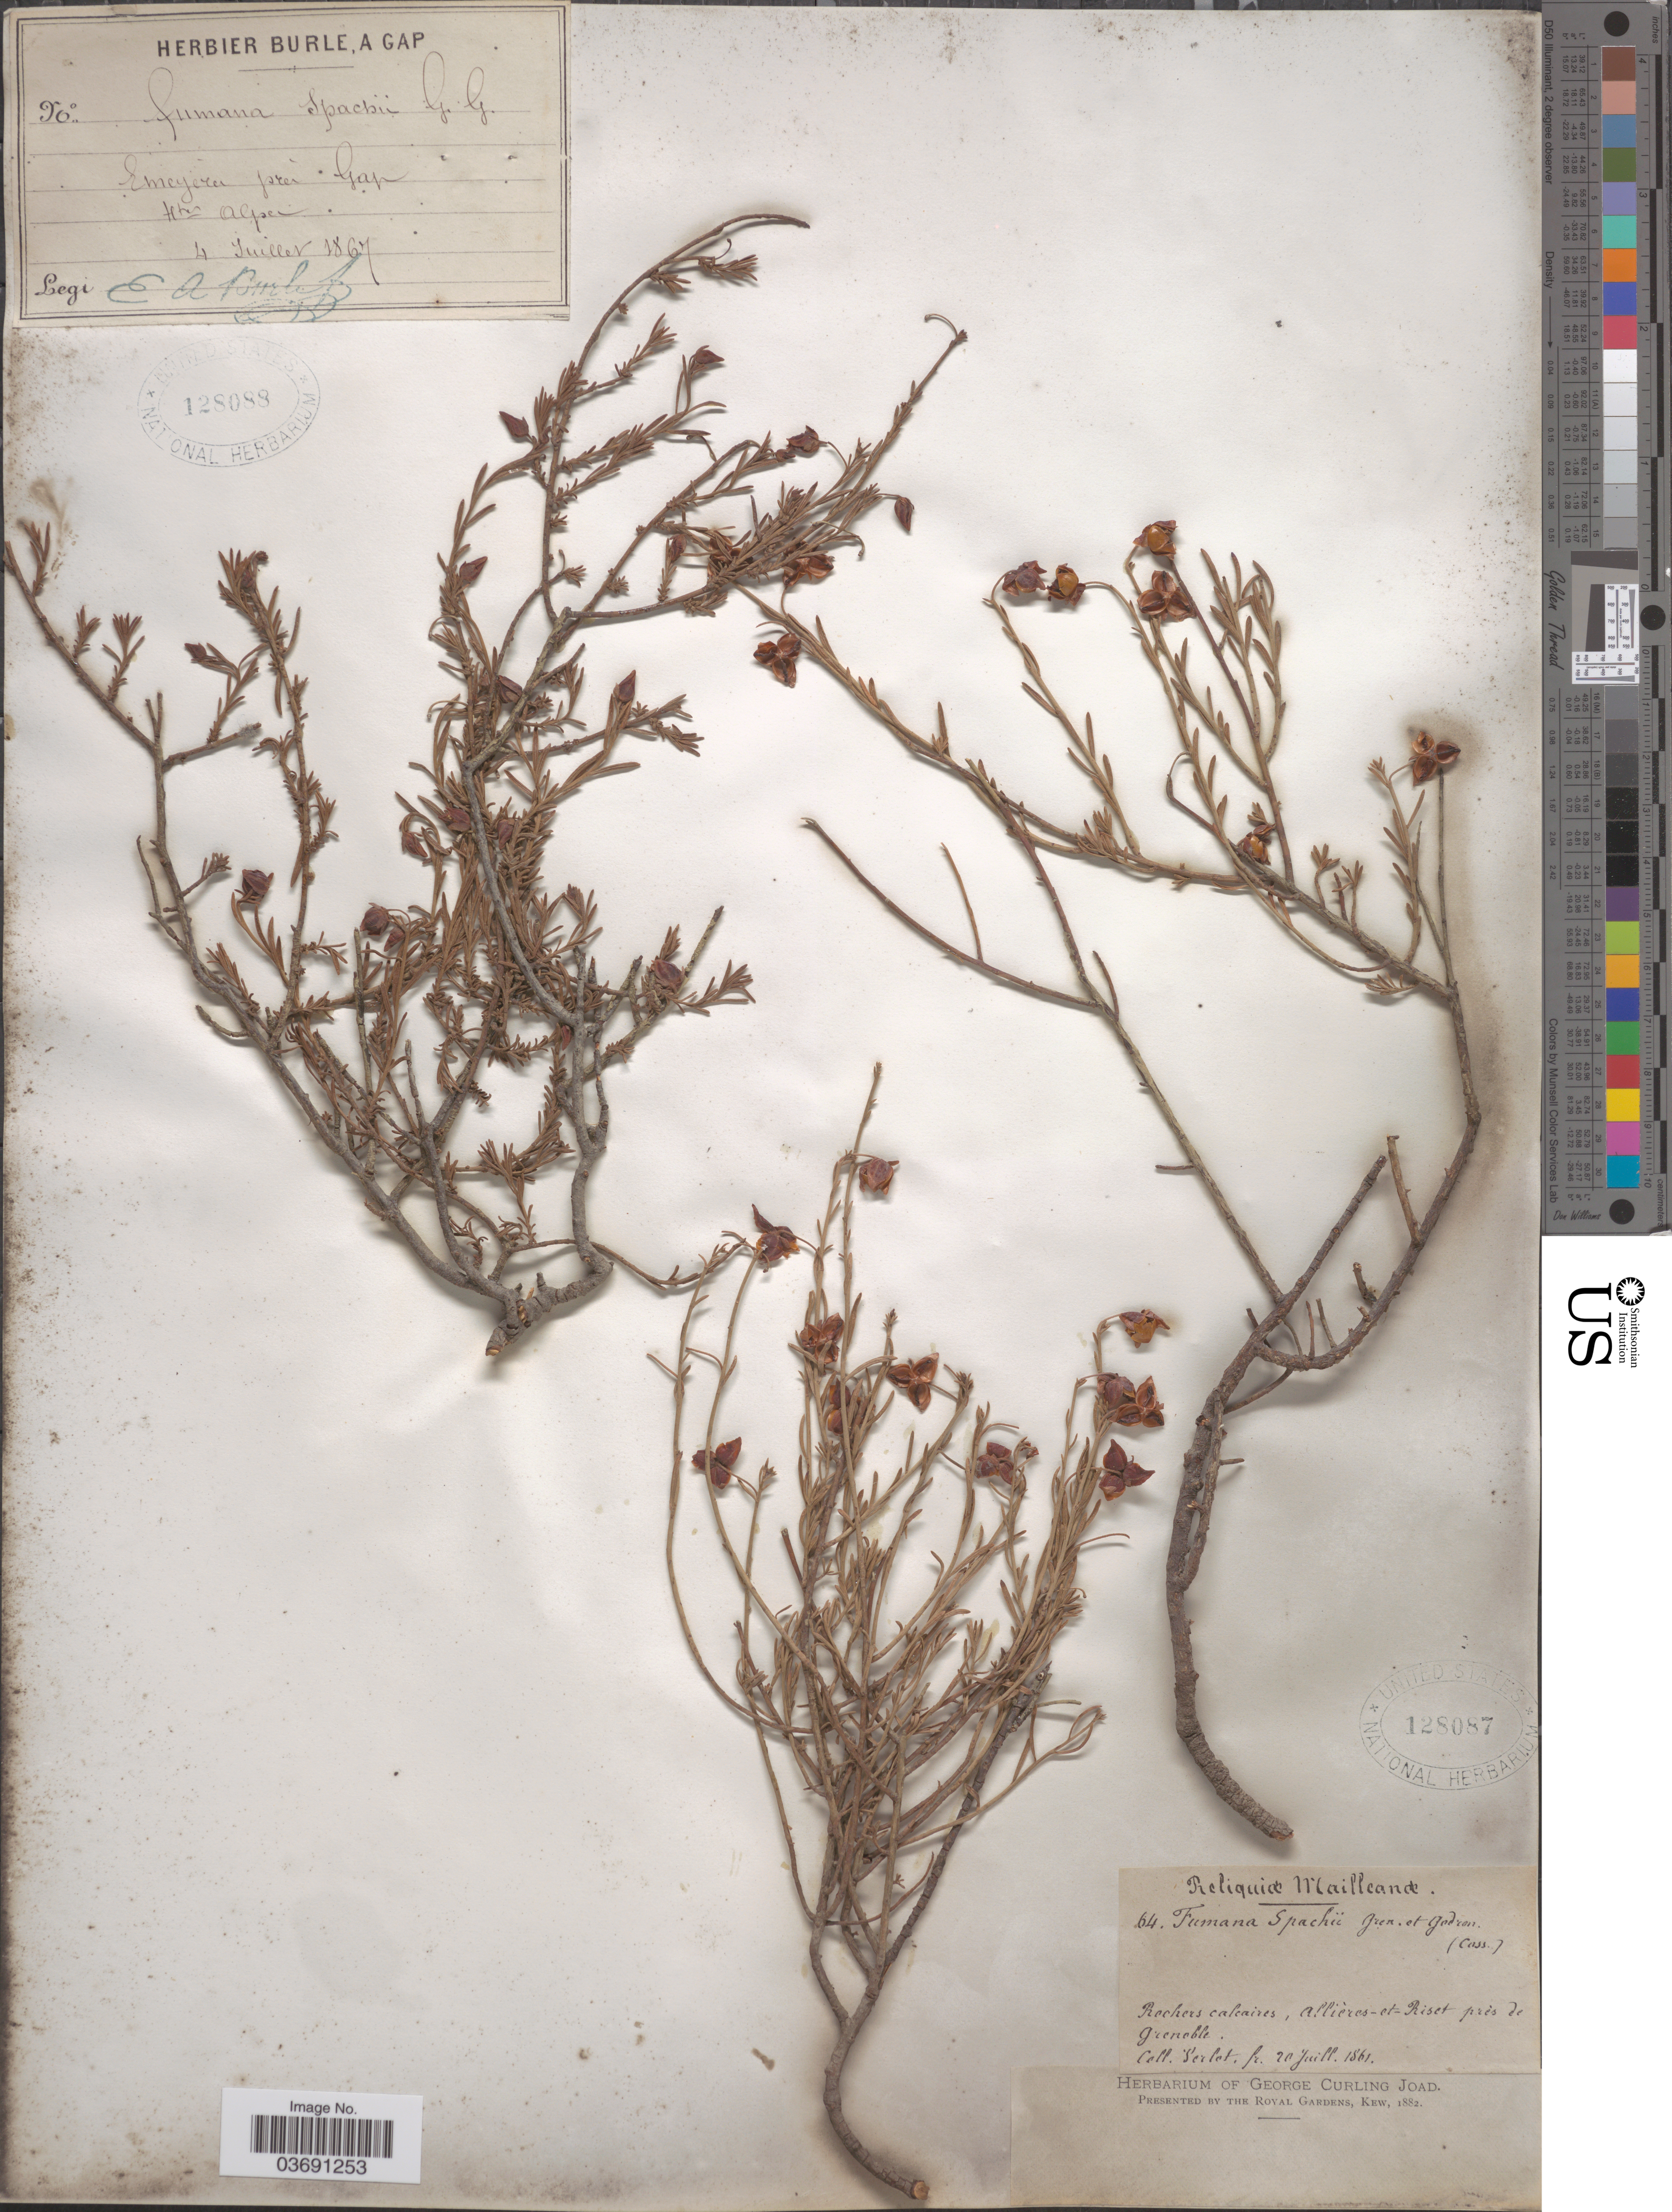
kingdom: Plantae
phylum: Tracheophyta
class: Magnoliopsida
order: Malvales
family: Cistaceae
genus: Fumana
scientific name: Fumana spachii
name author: Gren. & Godr.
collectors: E. Burle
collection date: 1867-07-04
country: France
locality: Emeyeres près Gap. Htes Alpes.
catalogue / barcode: US 128088